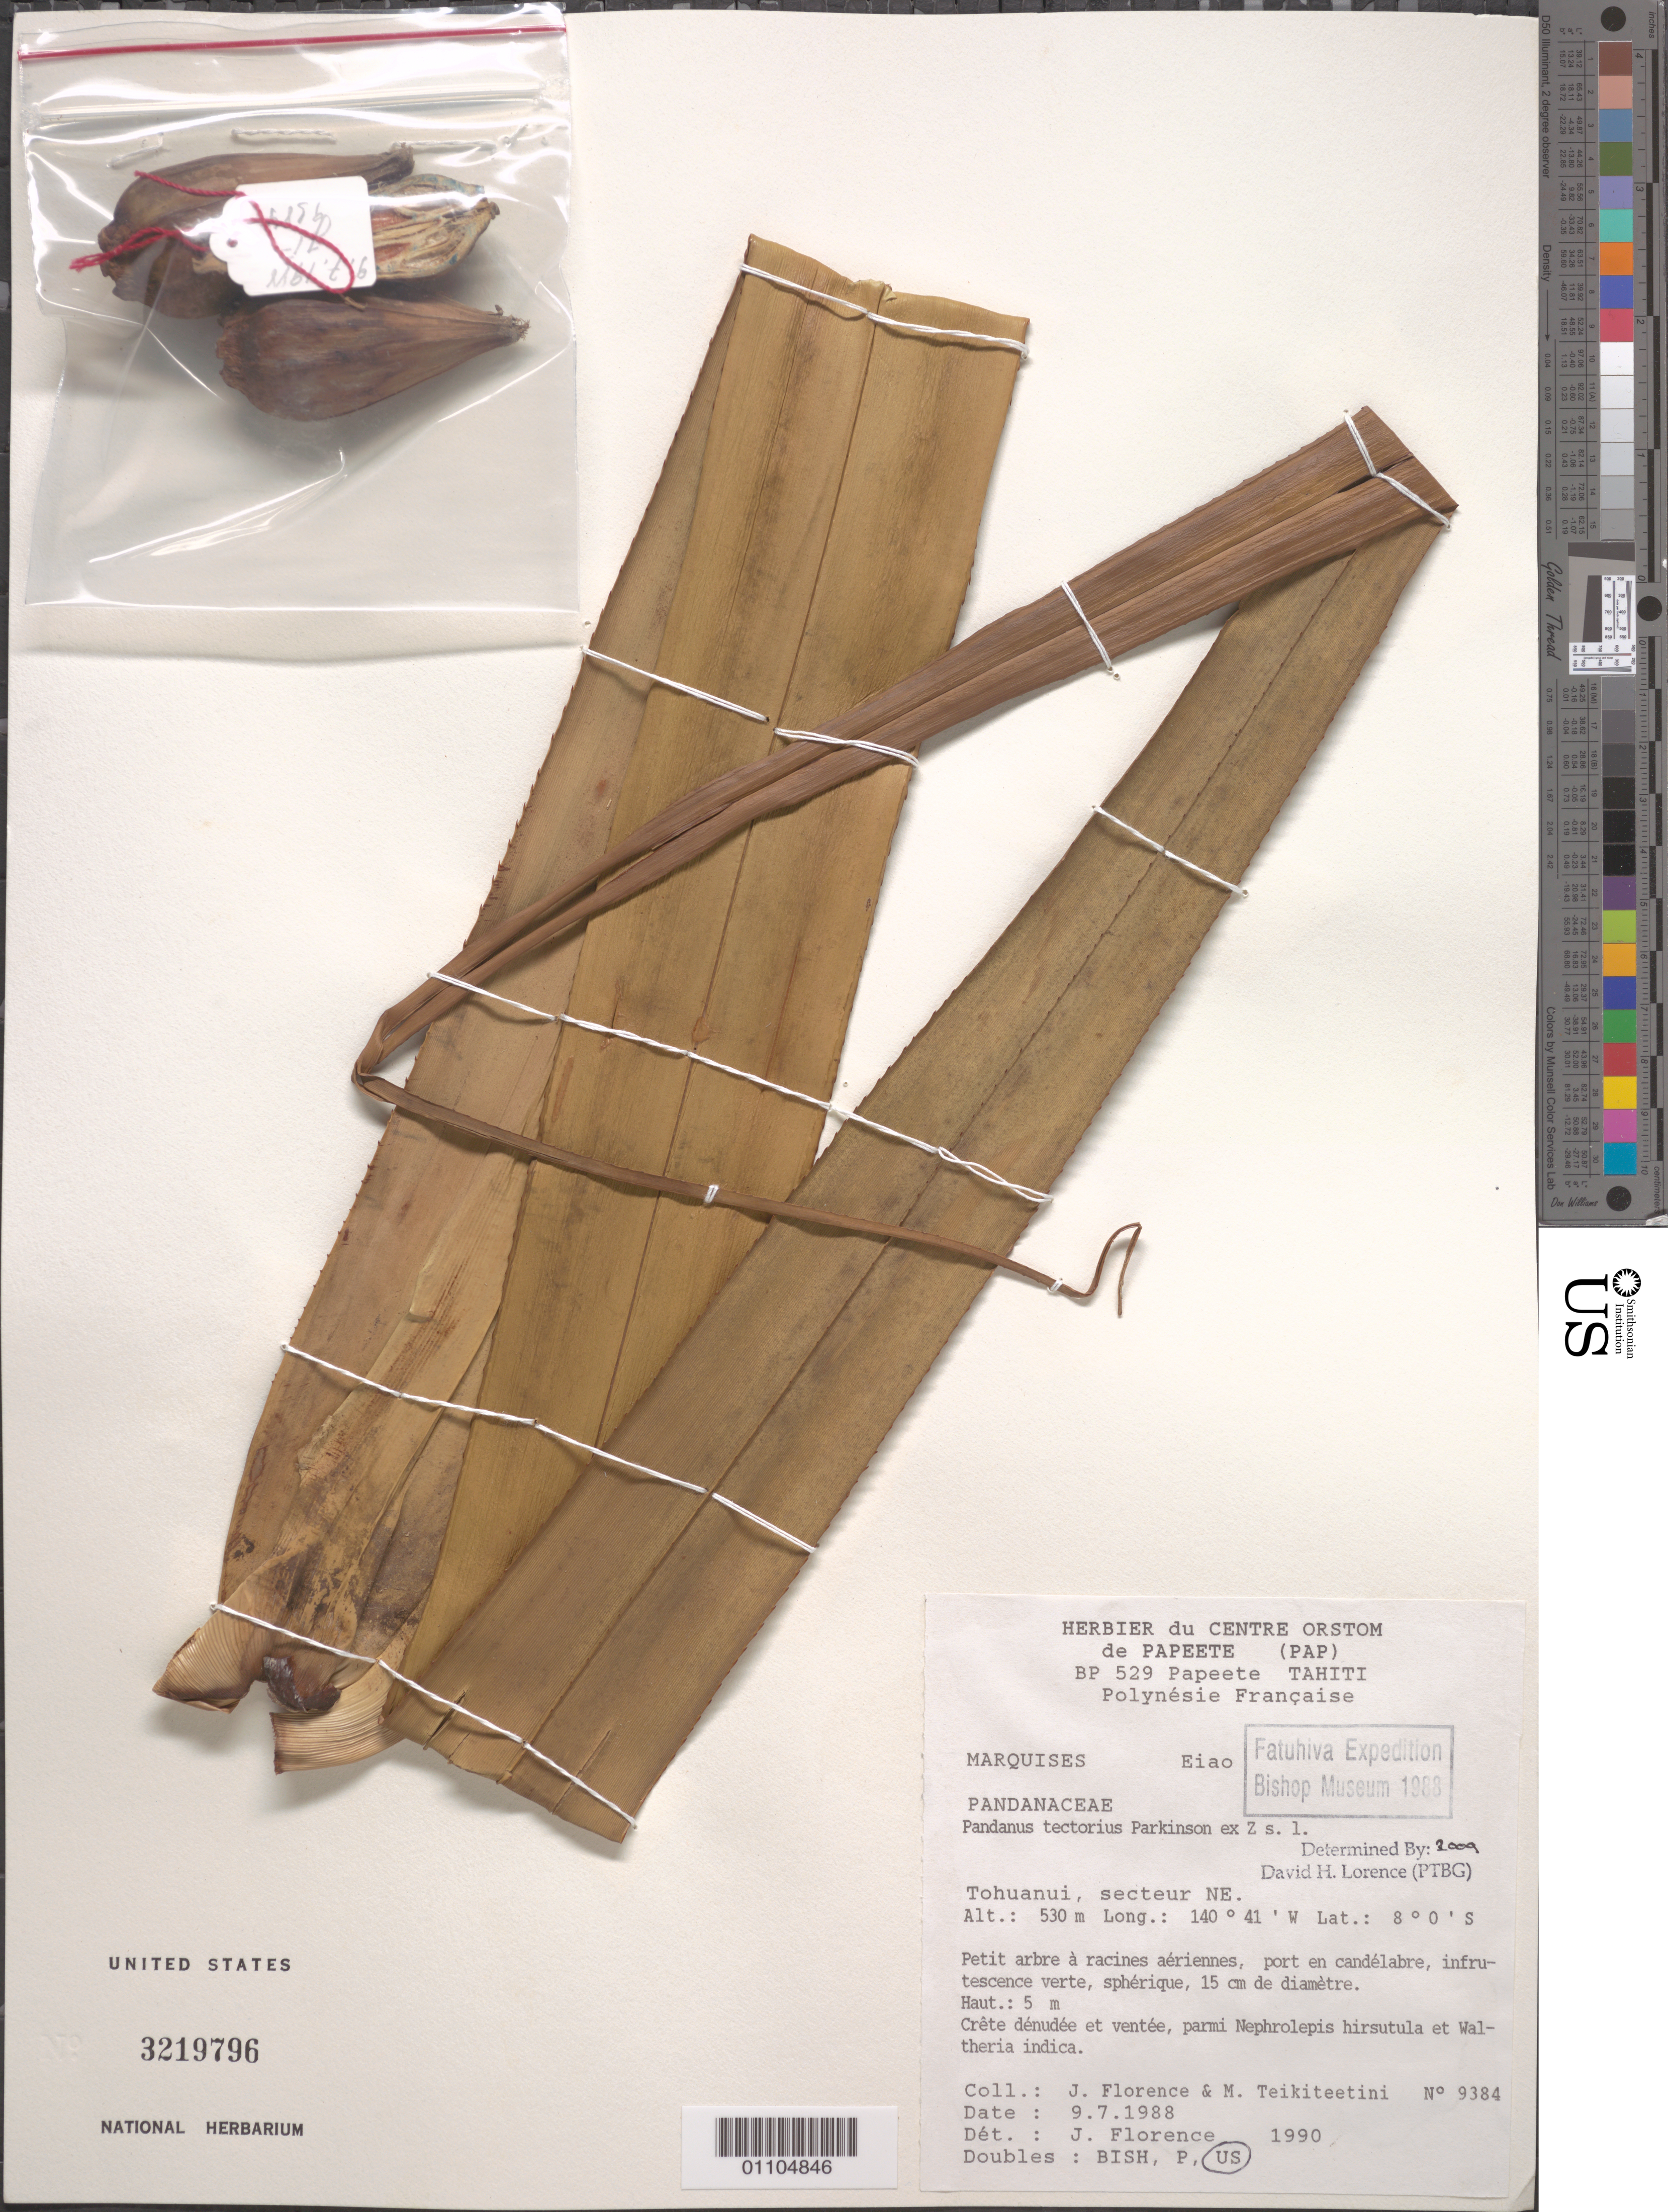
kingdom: Plantae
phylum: Tracheophyta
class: Liliopsida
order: Pandanales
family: Pandanaceae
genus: Pandanus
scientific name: Pandanus tectorius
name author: Parkinson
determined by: Florence, J.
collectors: J. Florence & M. Teikiteetini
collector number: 9384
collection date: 1988-07-09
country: French Polynesia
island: Eiao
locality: Tohuanui, secteur NE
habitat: Crête dénudée et ventée, parmi Nephrolepis hirsutula et Waltheria indica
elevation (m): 530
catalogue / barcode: US 3219796